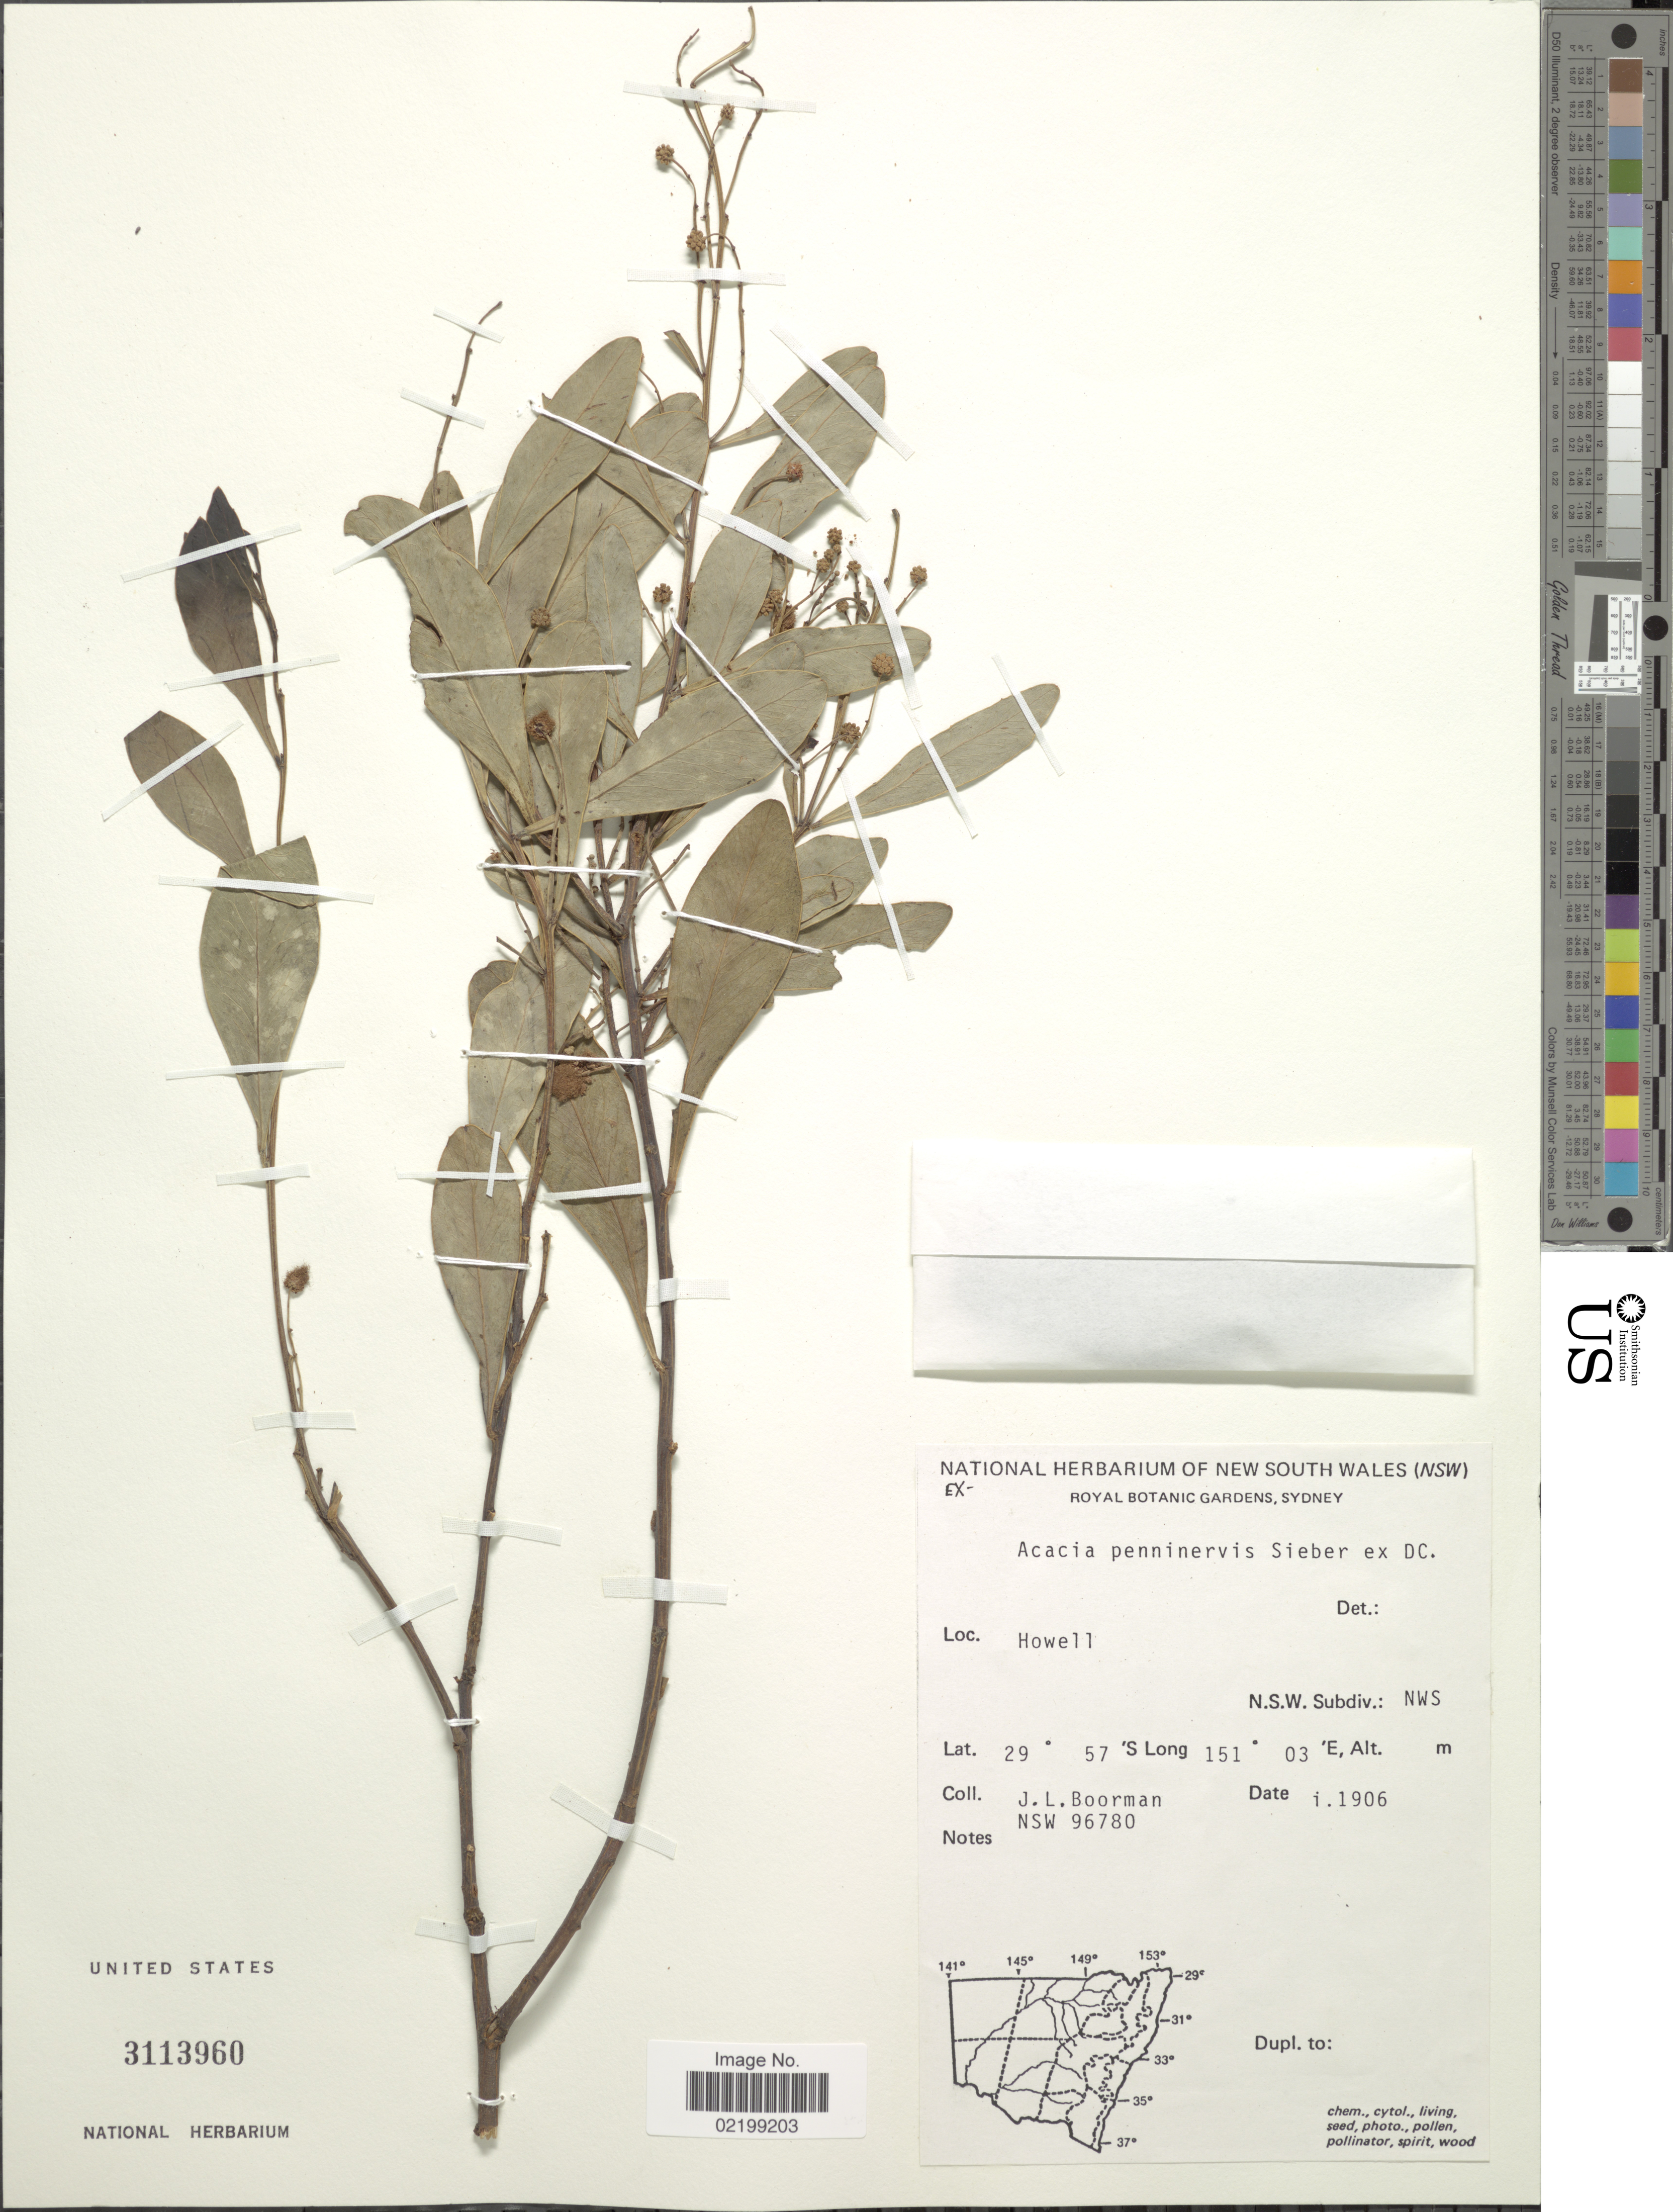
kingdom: Plantae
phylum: Tracheophyta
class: Magnoliopsida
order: Fabales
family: Fabaceae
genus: Acacia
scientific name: Acacia penninervis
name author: DC.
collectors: J. Boorman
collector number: NSW96780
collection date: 1906-01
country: Australia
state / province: New South Wales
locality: Howell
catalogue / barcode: US 3113960